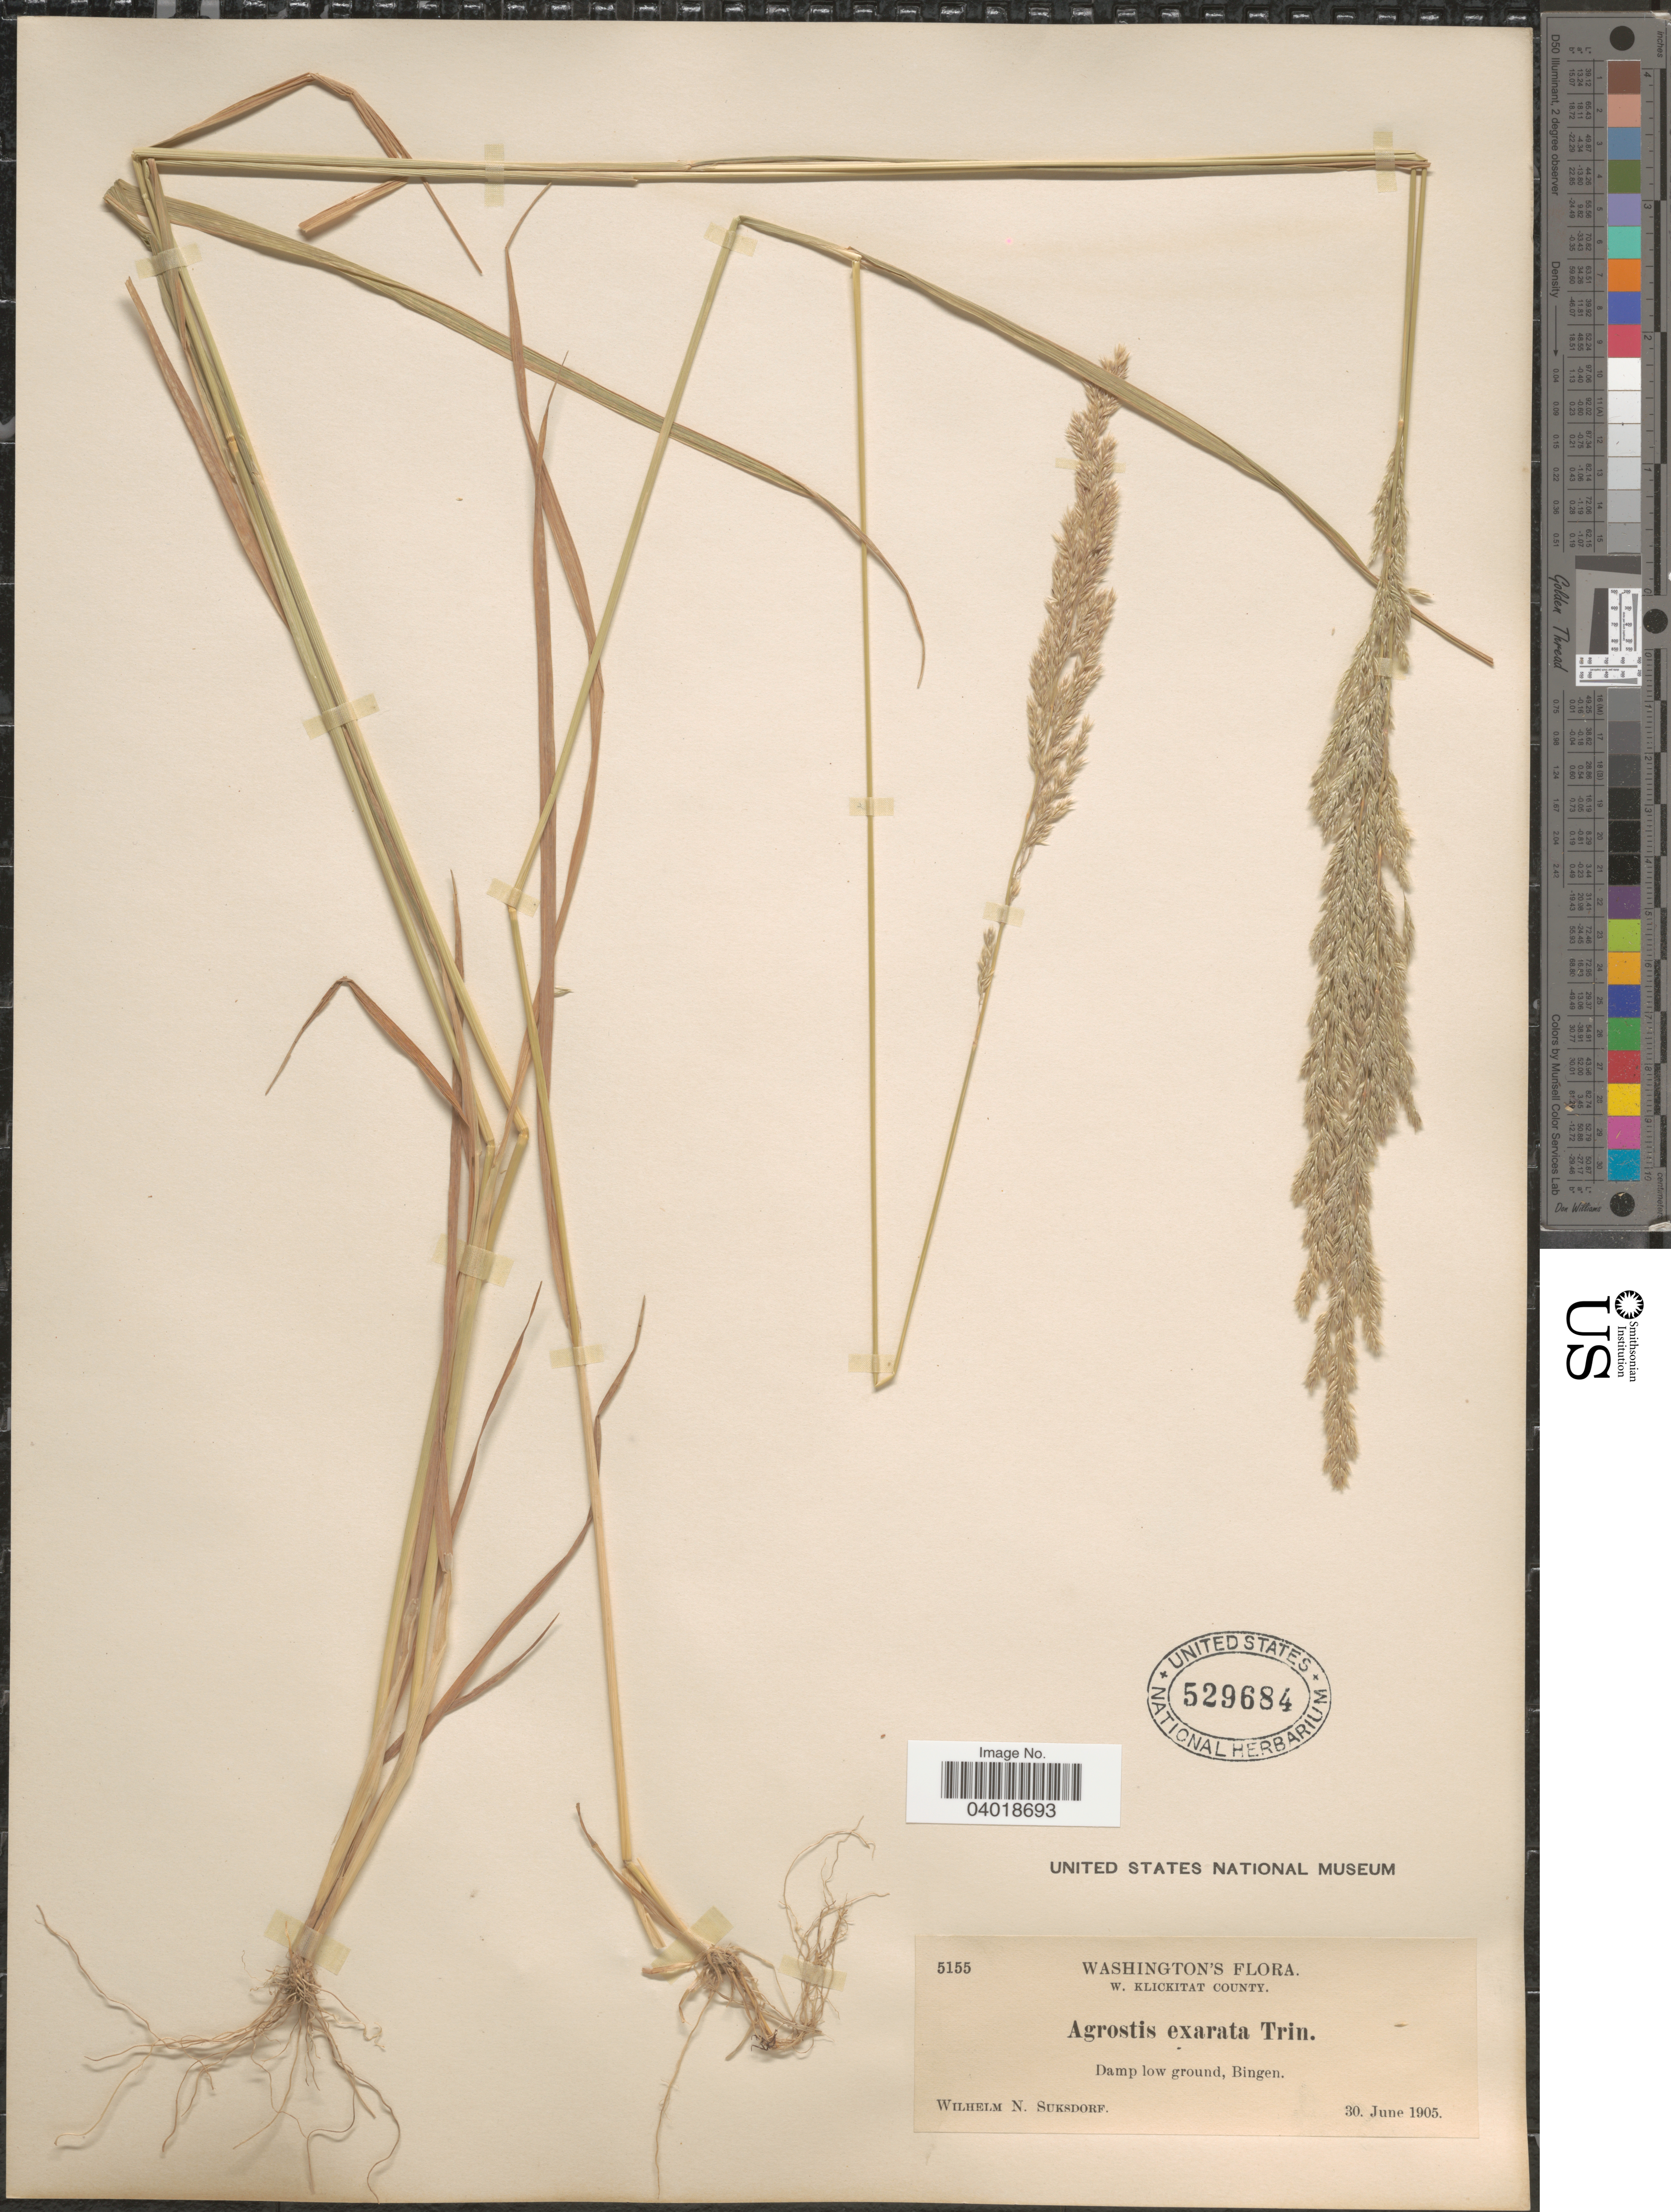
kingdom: Plantae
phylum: Tracheophyta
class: Liliopsida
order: Poales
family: Poaceae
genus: Agrostis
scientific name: Agrostis exarata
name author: Trin.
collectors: W. N. Suksdorf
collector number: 5155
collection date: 1905-06-30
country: United States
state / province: Washington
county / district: Klickitat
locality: W. Klickitat County. Damp low ground, Bingen.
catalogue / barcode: US 529684